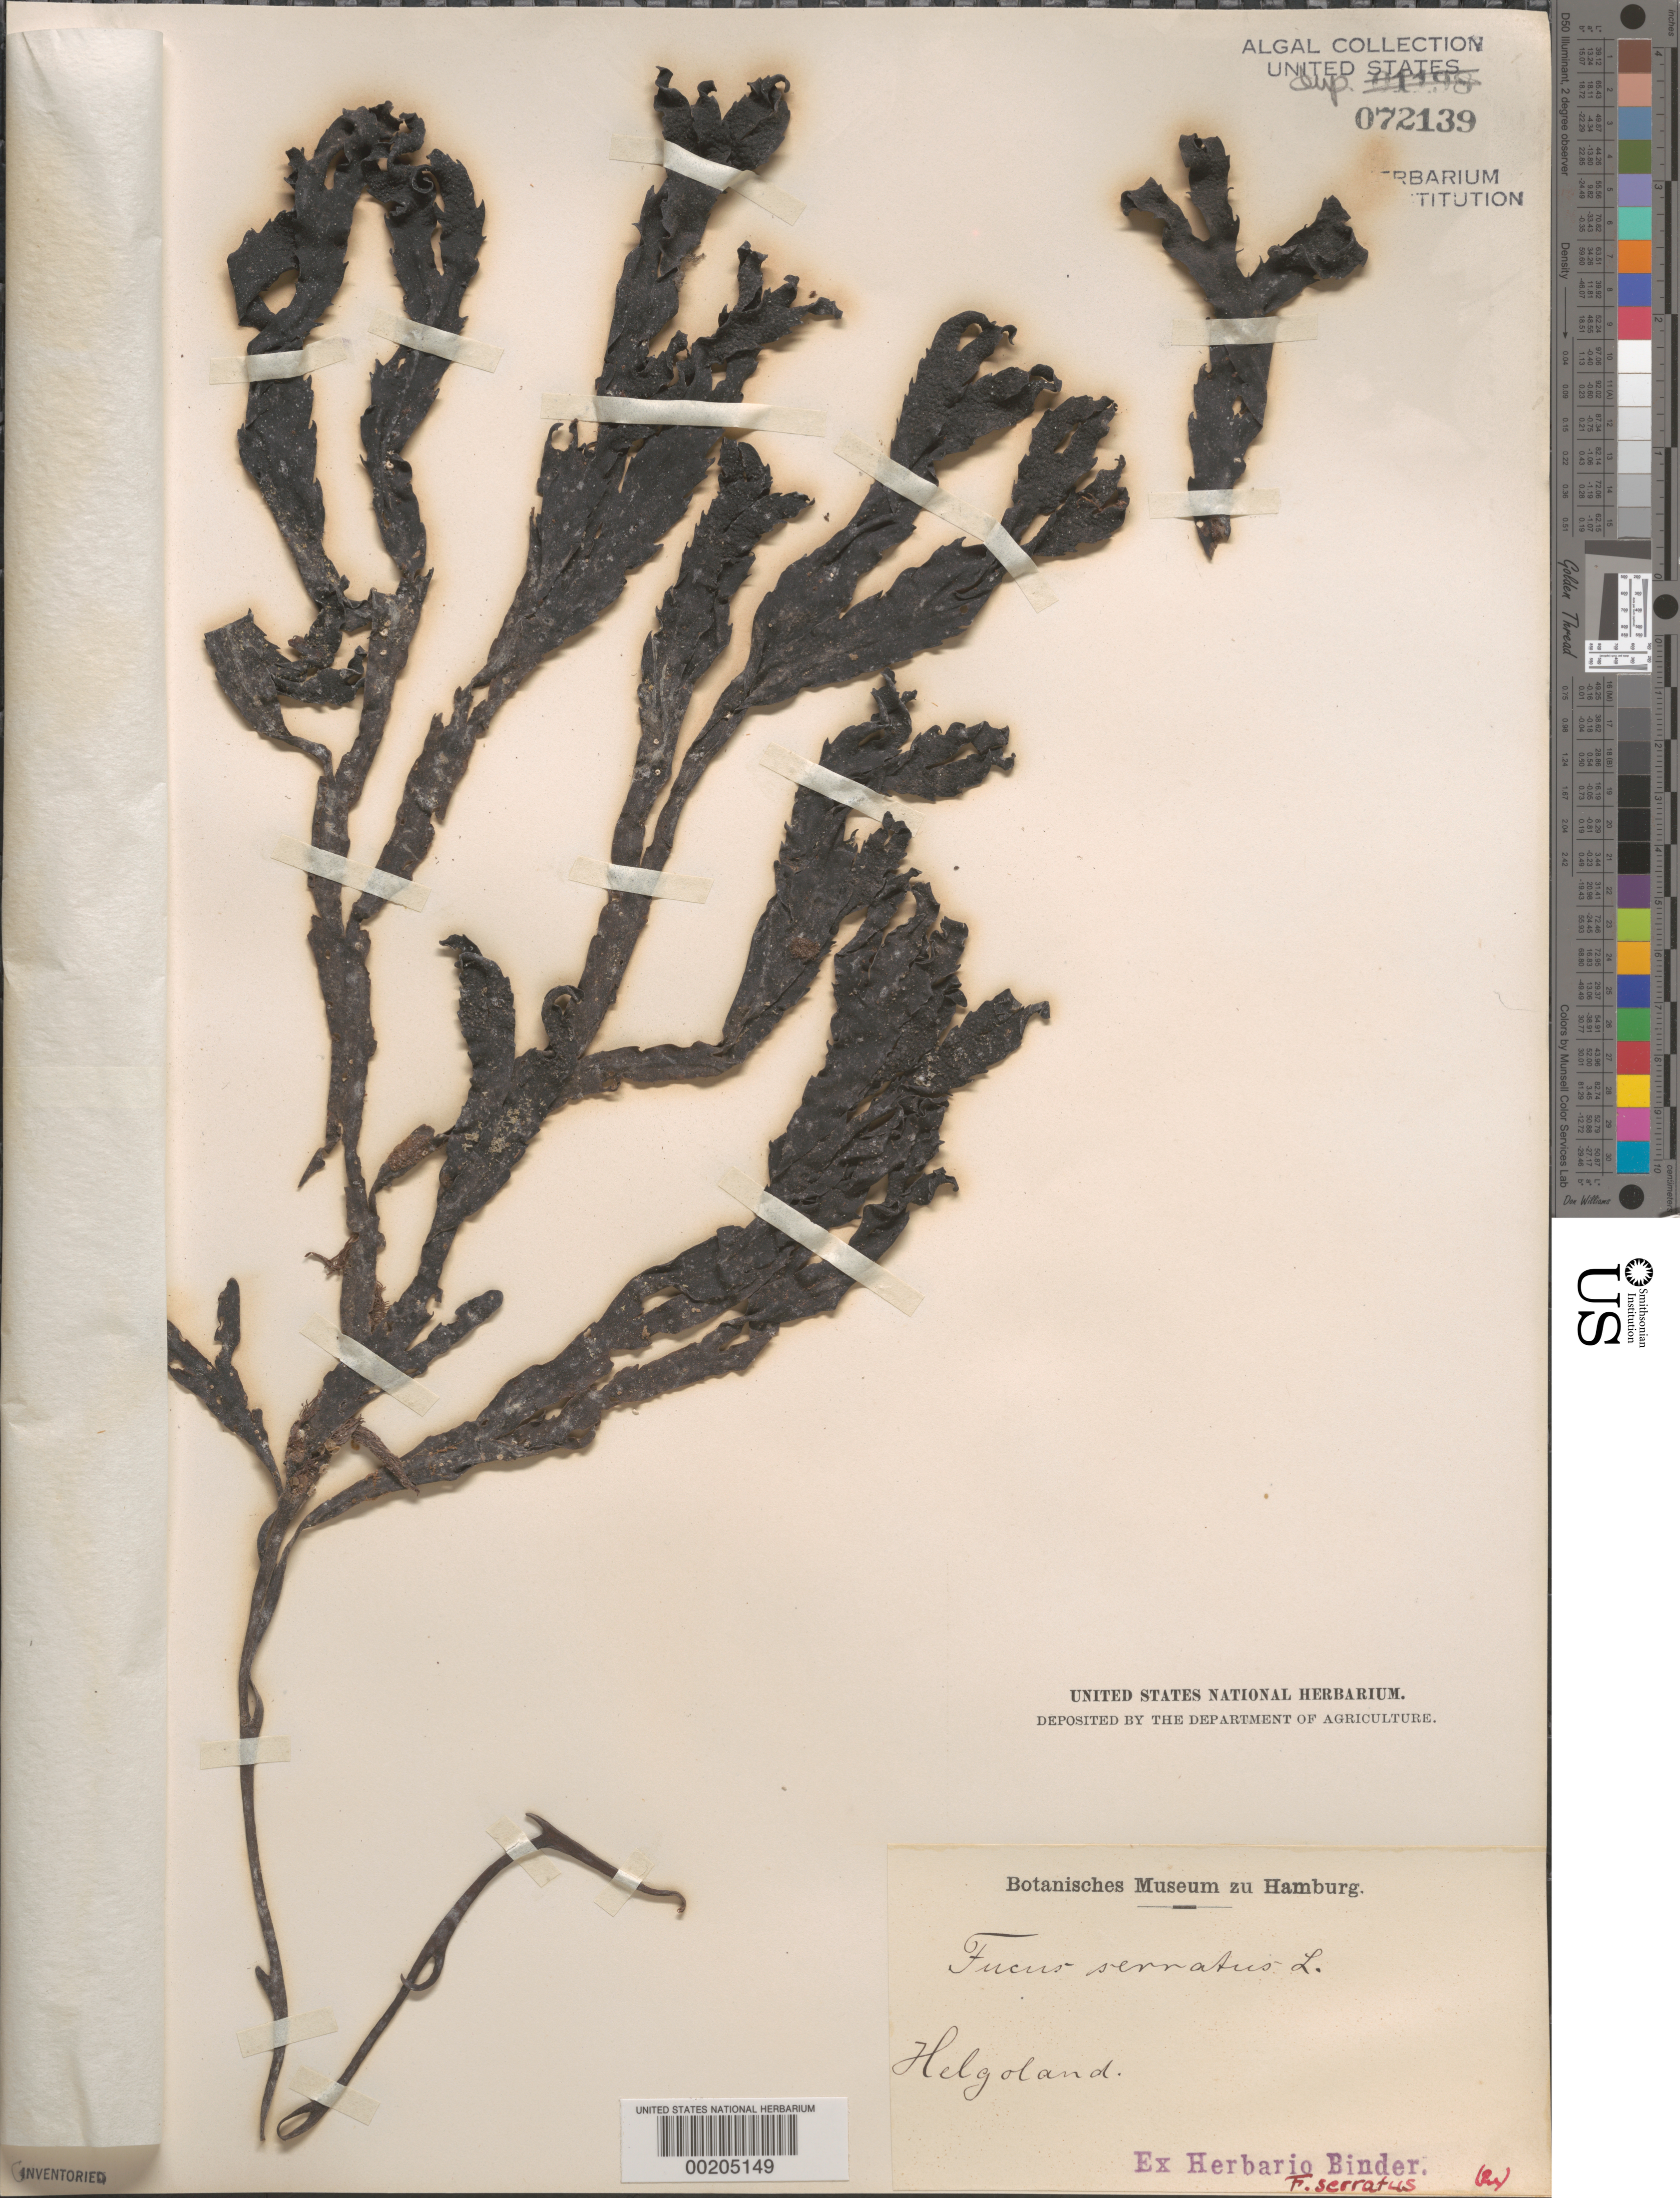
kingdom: Chromista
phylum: Ochrophyta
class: Phaeophyceae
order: Fucales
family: Fucaceae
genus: Fucus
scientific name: Fucus serratus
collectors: F. Binder (herbarium)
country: Germany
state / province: Schleswig-Holstein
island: Helgoland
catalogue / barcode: US 72139